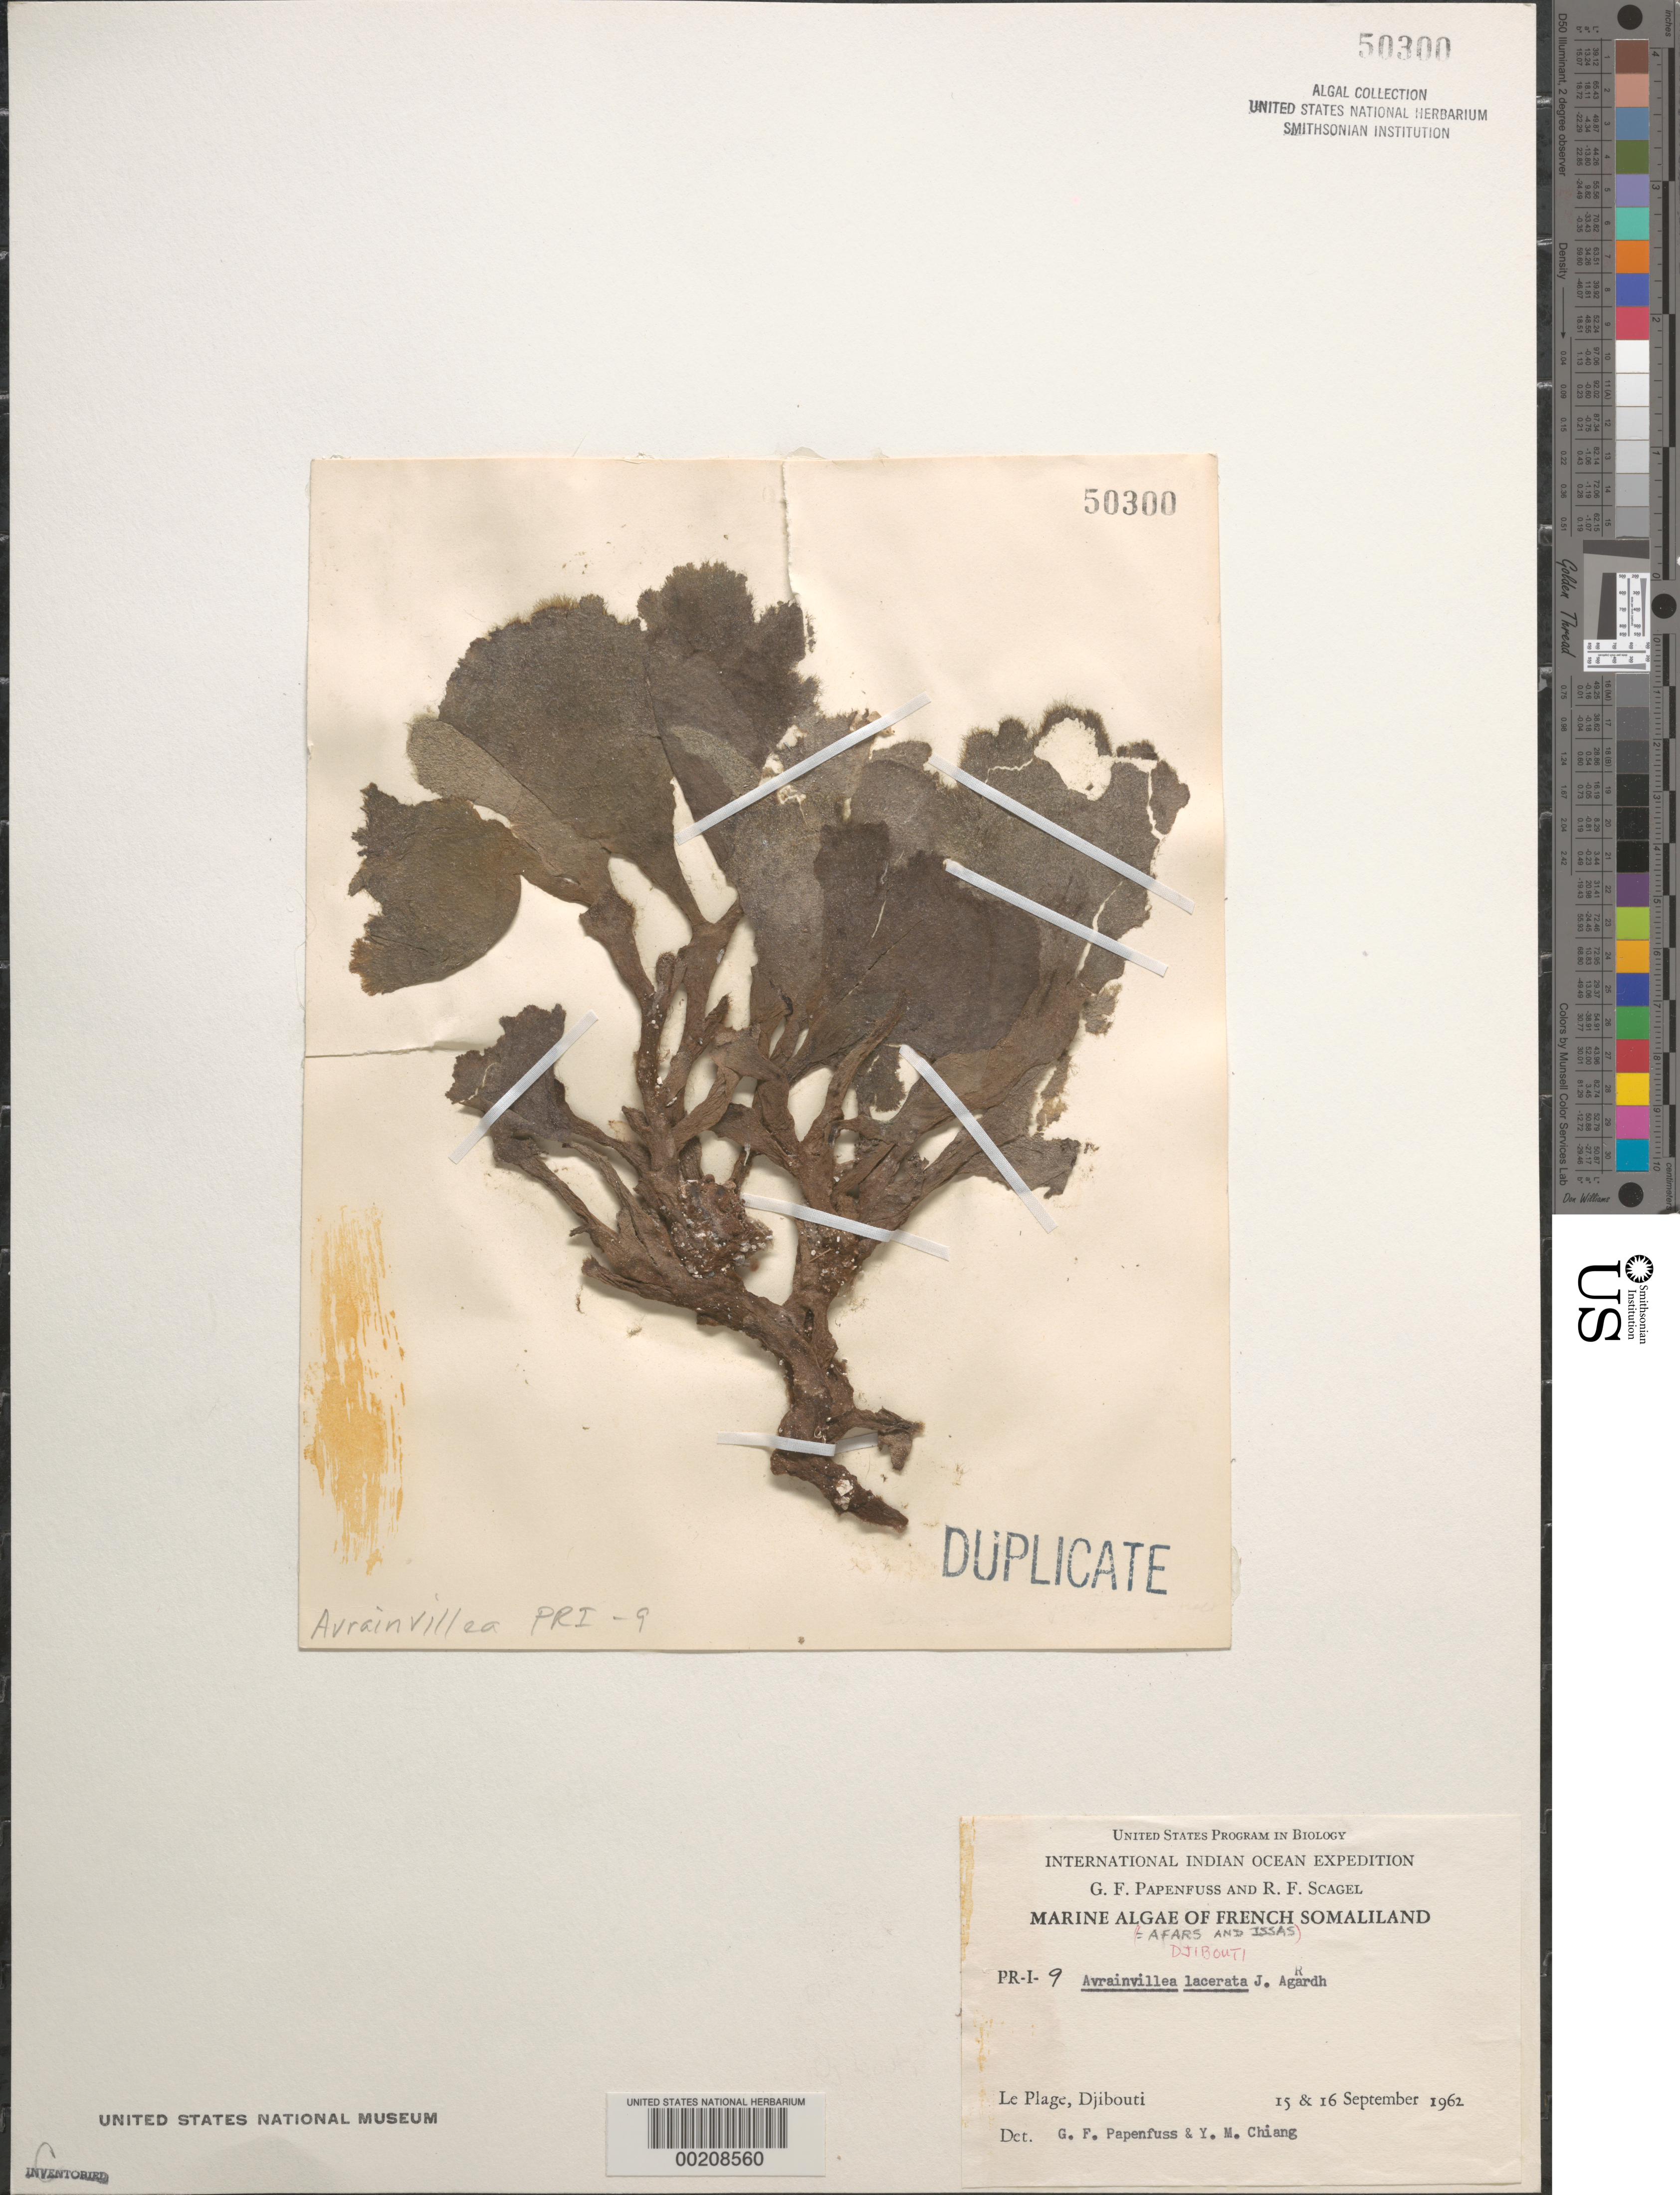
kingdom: Plantae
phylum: Chlorophyta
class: Ulvophyceae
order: Bryopsidales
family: Dichotomosiphonaceae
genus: Avrainvillea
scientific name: Avrainvillea lacerata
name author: J. Agardh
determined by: Papenfuss, G. F.; Chiang, Y. M.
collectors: G. Papenfuss & R. F. Scagel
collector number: PR-I-9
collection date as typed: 15 Sep 1962 and 16 Sep 1962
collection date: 1962-09-15,1962-09-16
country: Djibouti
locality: Djibouti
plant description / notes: International Indian Ocean Expedition, 1962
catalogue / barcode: US 50300